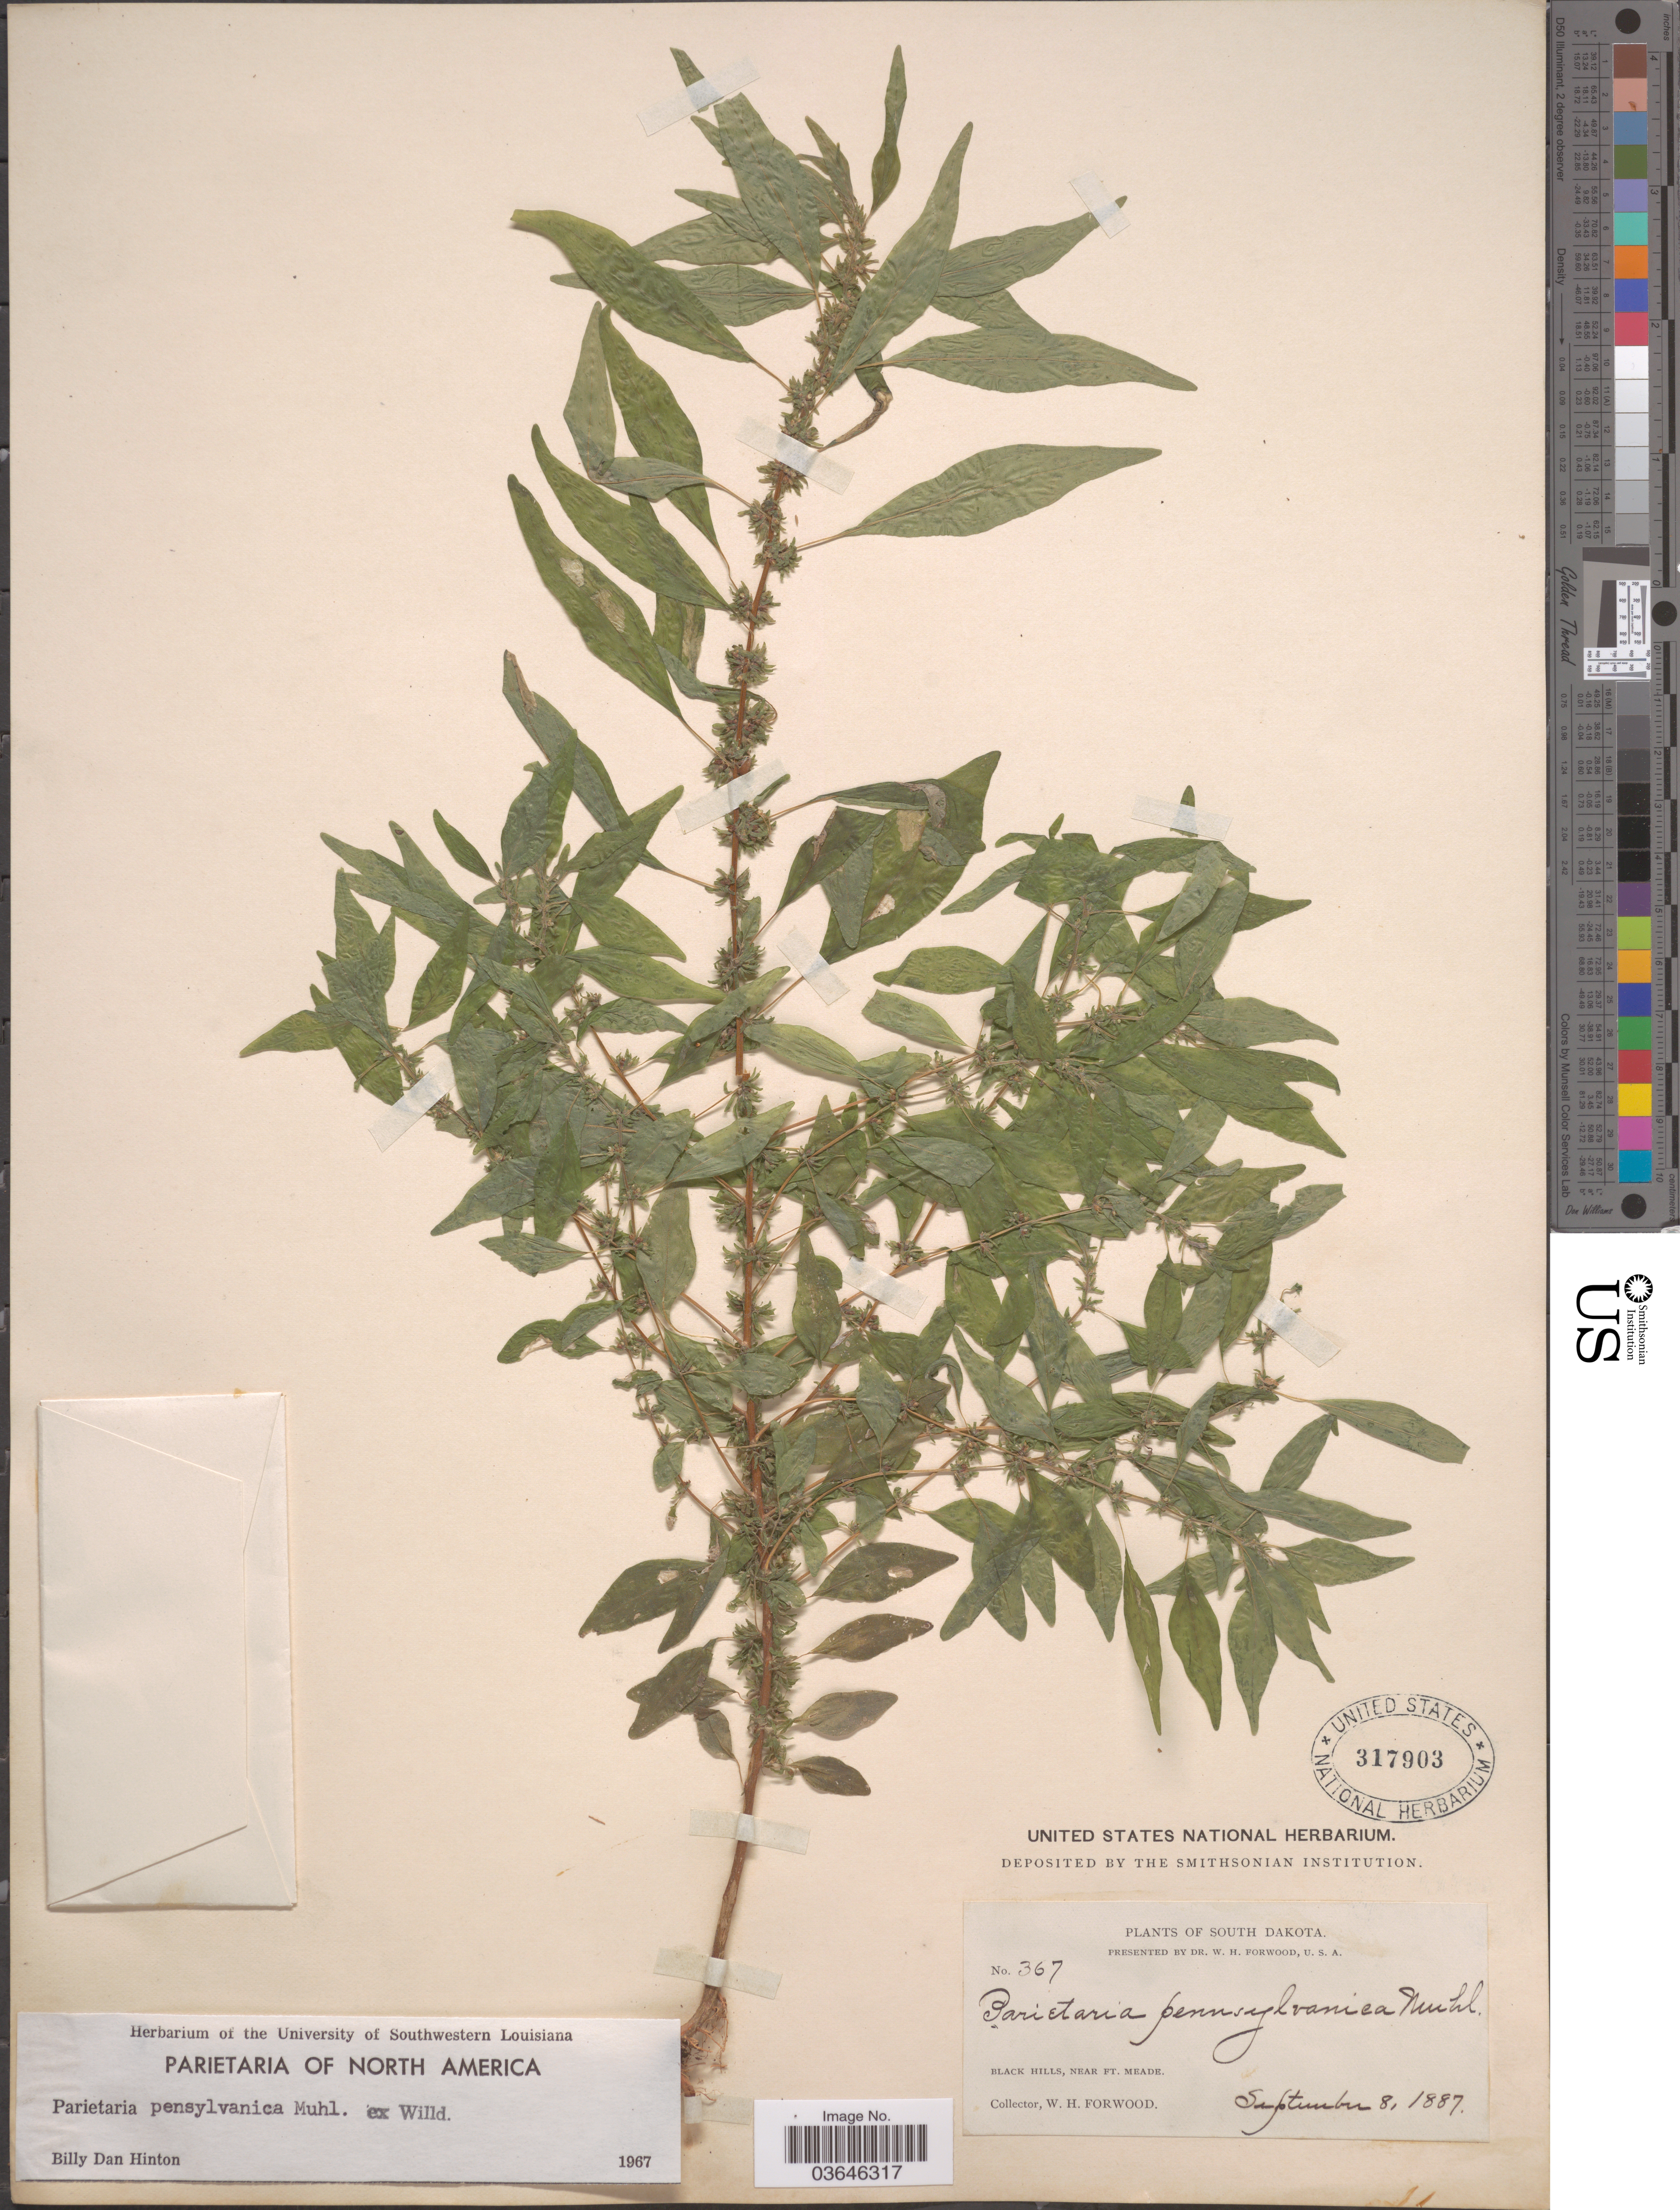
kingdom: Plantae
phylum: Tracheophyta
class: Magnoliopsida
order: Rosales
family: Urticaceae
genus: Parietaria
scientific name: Parietaria pensylvanica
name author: Muhl. ex Willd.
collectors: W. Forwood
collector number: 367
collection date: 1887-09-08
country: United States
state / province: South Dakota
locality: Black Hills, near Ft. Meade.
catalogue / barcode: US 317903